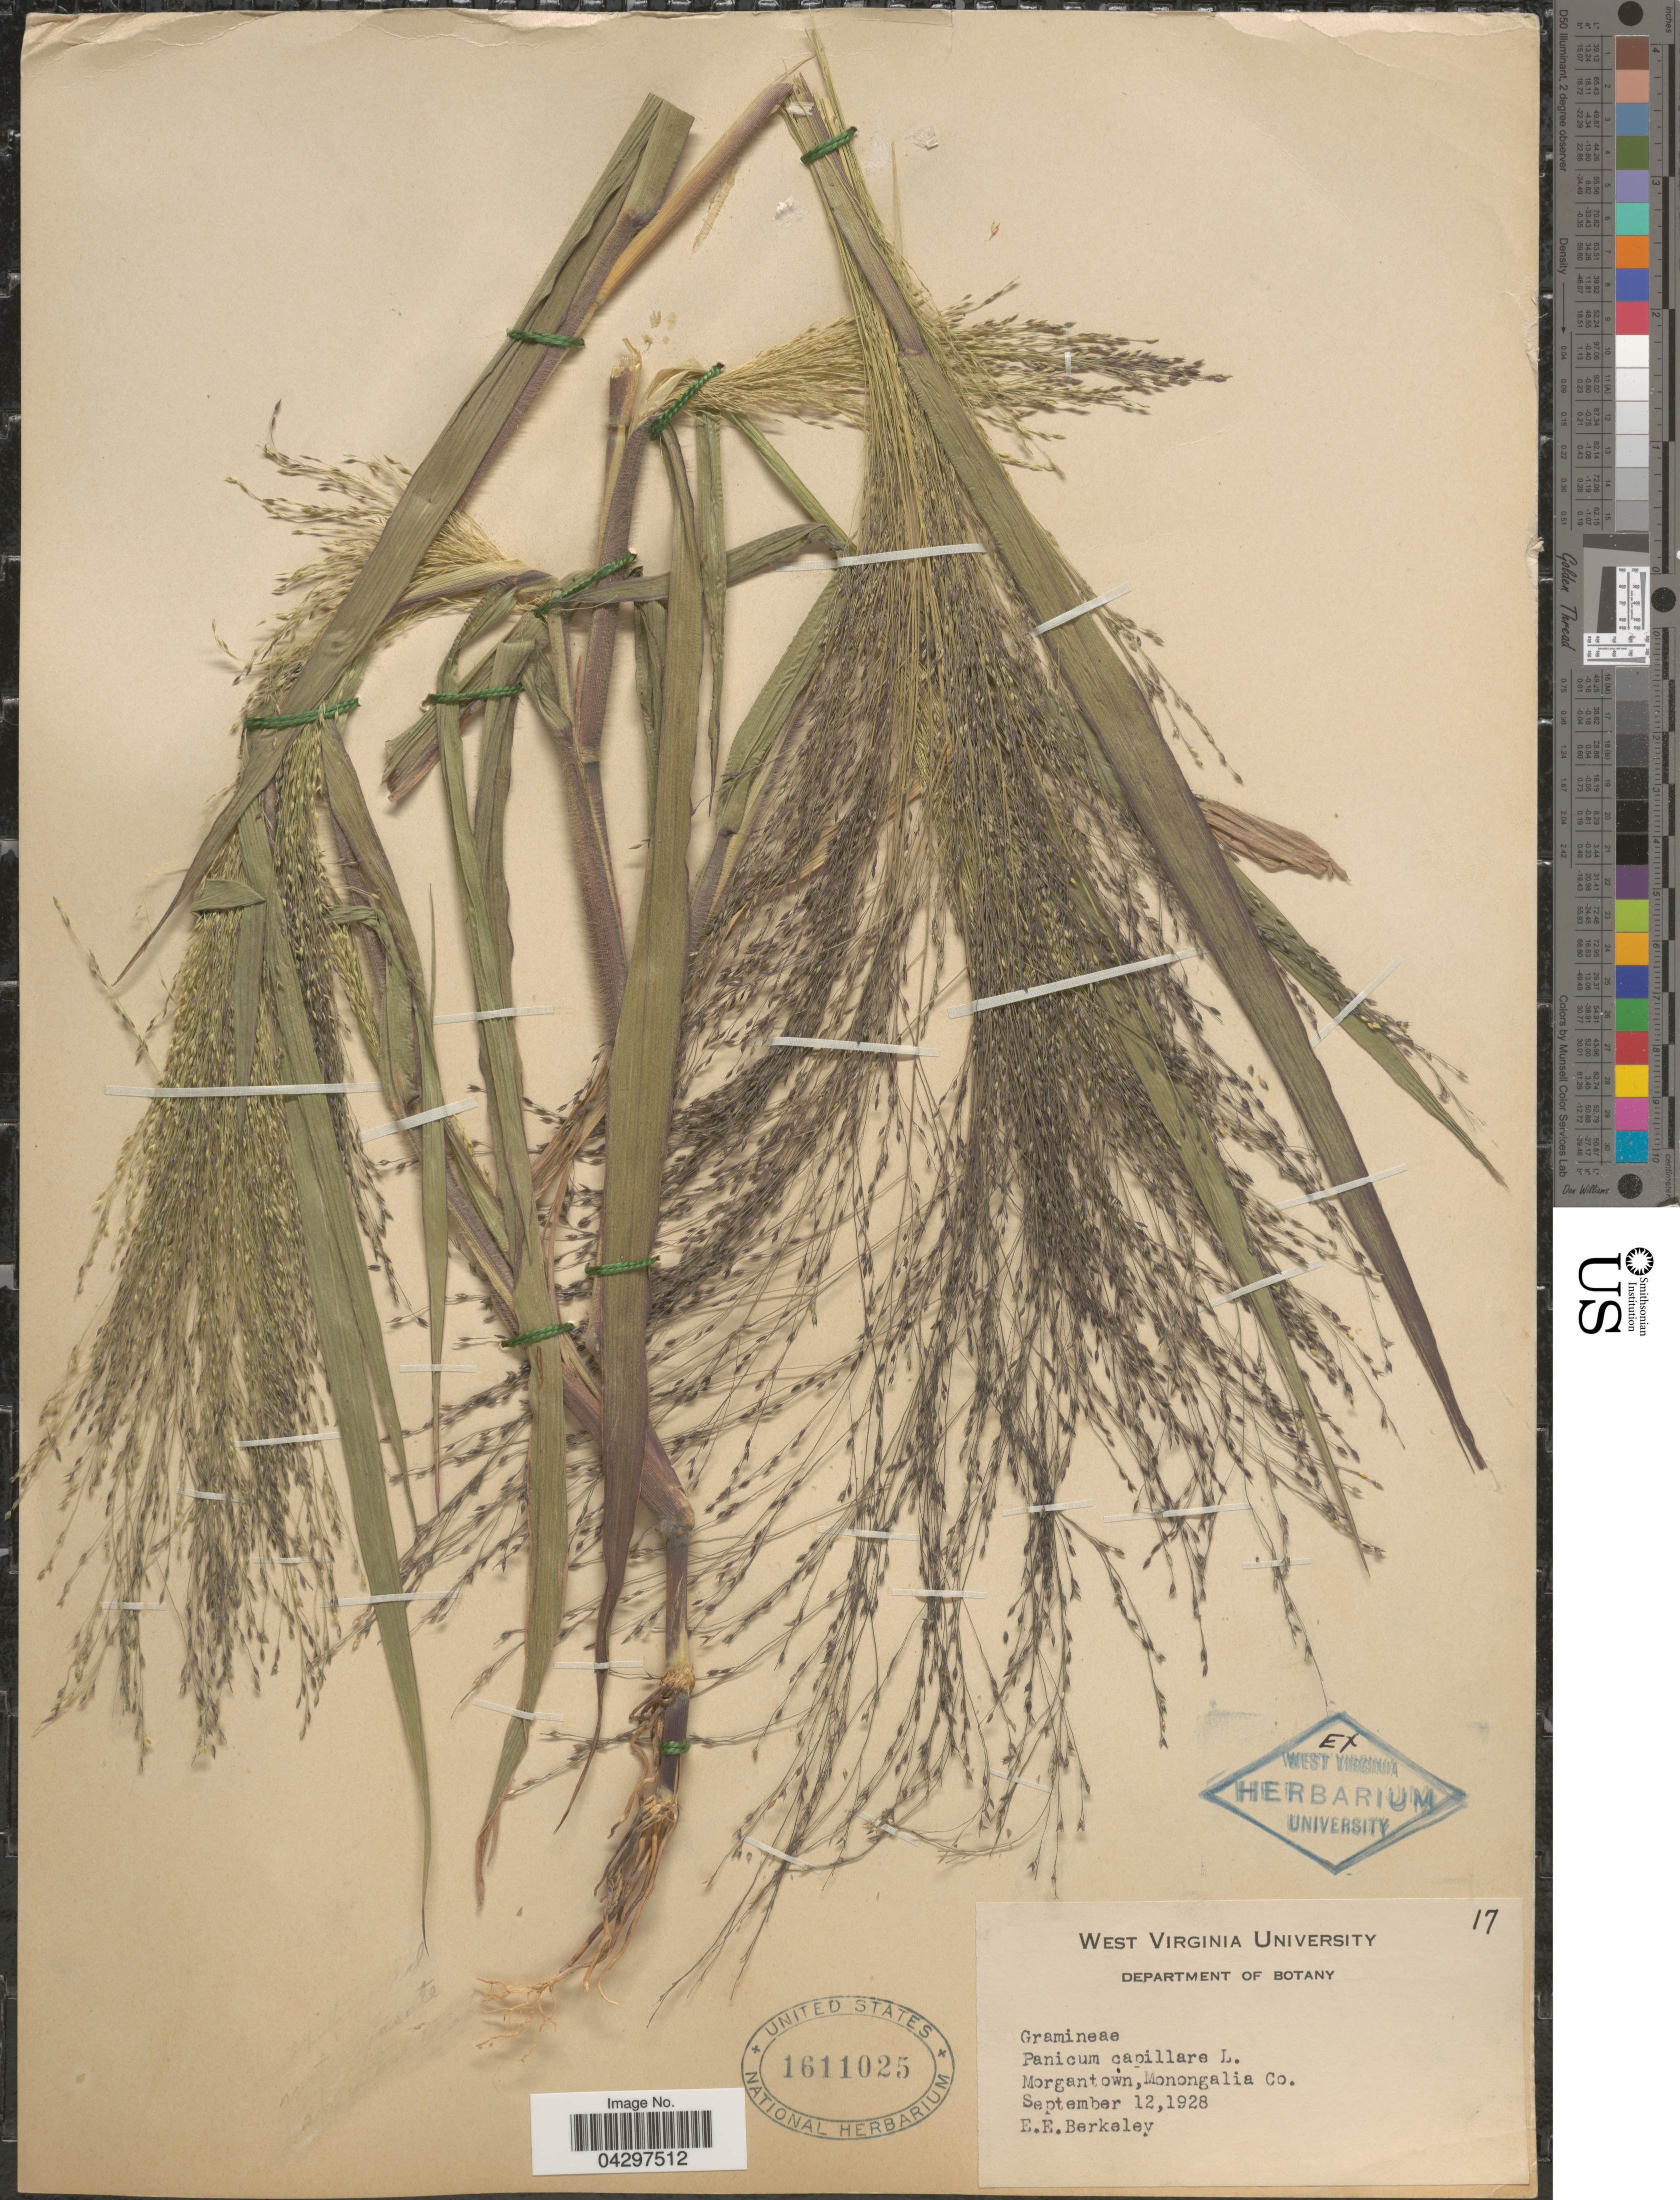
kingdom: Plantae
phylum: Tracheophyta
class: Liliopsida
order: Poales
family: Poaceae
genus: Panicum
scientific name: Panicum capillare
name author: L.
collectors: E. Berkley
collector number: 17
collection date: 1928-09-12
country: United States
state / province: West Virginia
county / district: Monongalia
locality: Morgantown, Monongalia Co.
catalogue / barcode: US 1611025